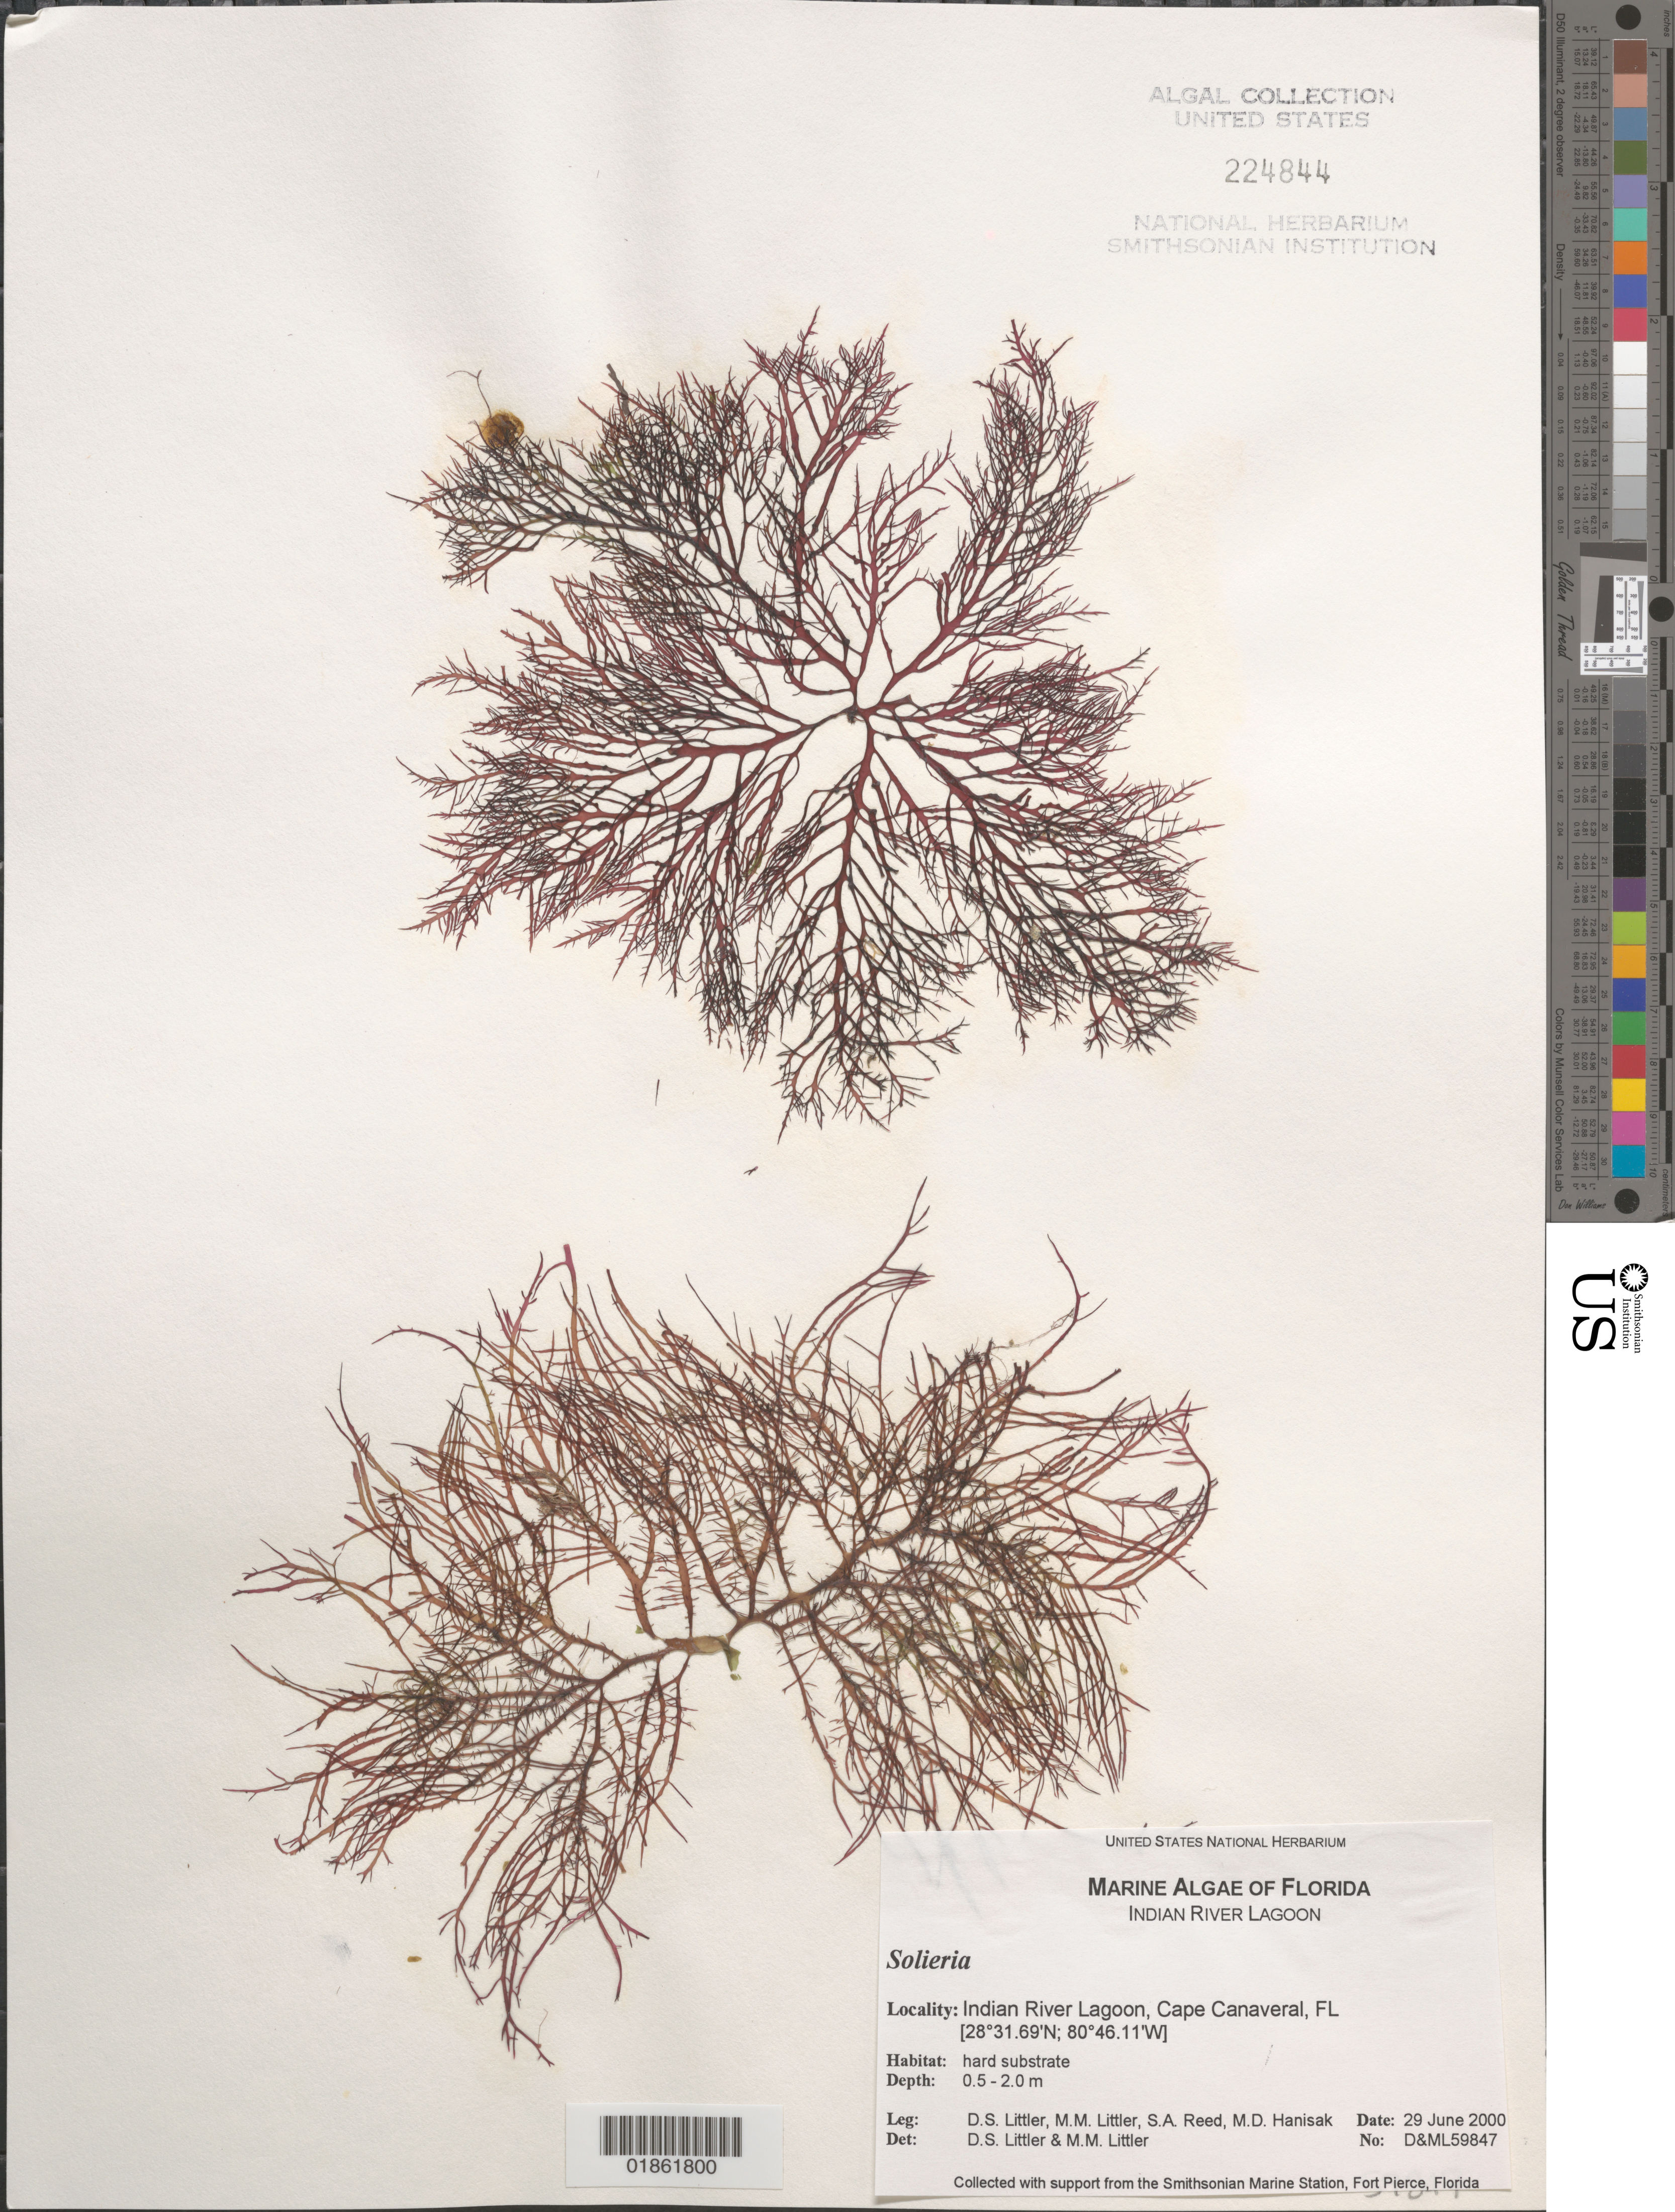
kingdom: Plantae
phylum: Rhodophyta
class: Florideophyceae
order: Gigartinales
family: Solieriaceae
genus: Solieria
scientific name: Solieria sp.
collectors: D. S. Littler & M. M. Littler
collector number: D&ML 59847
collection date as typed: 29 Jun 2000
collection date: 2000-06-29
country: United States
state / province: Florida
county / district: Brevard County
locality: NASA Parkway Bridge, south of Titusville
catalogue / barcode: US 224844